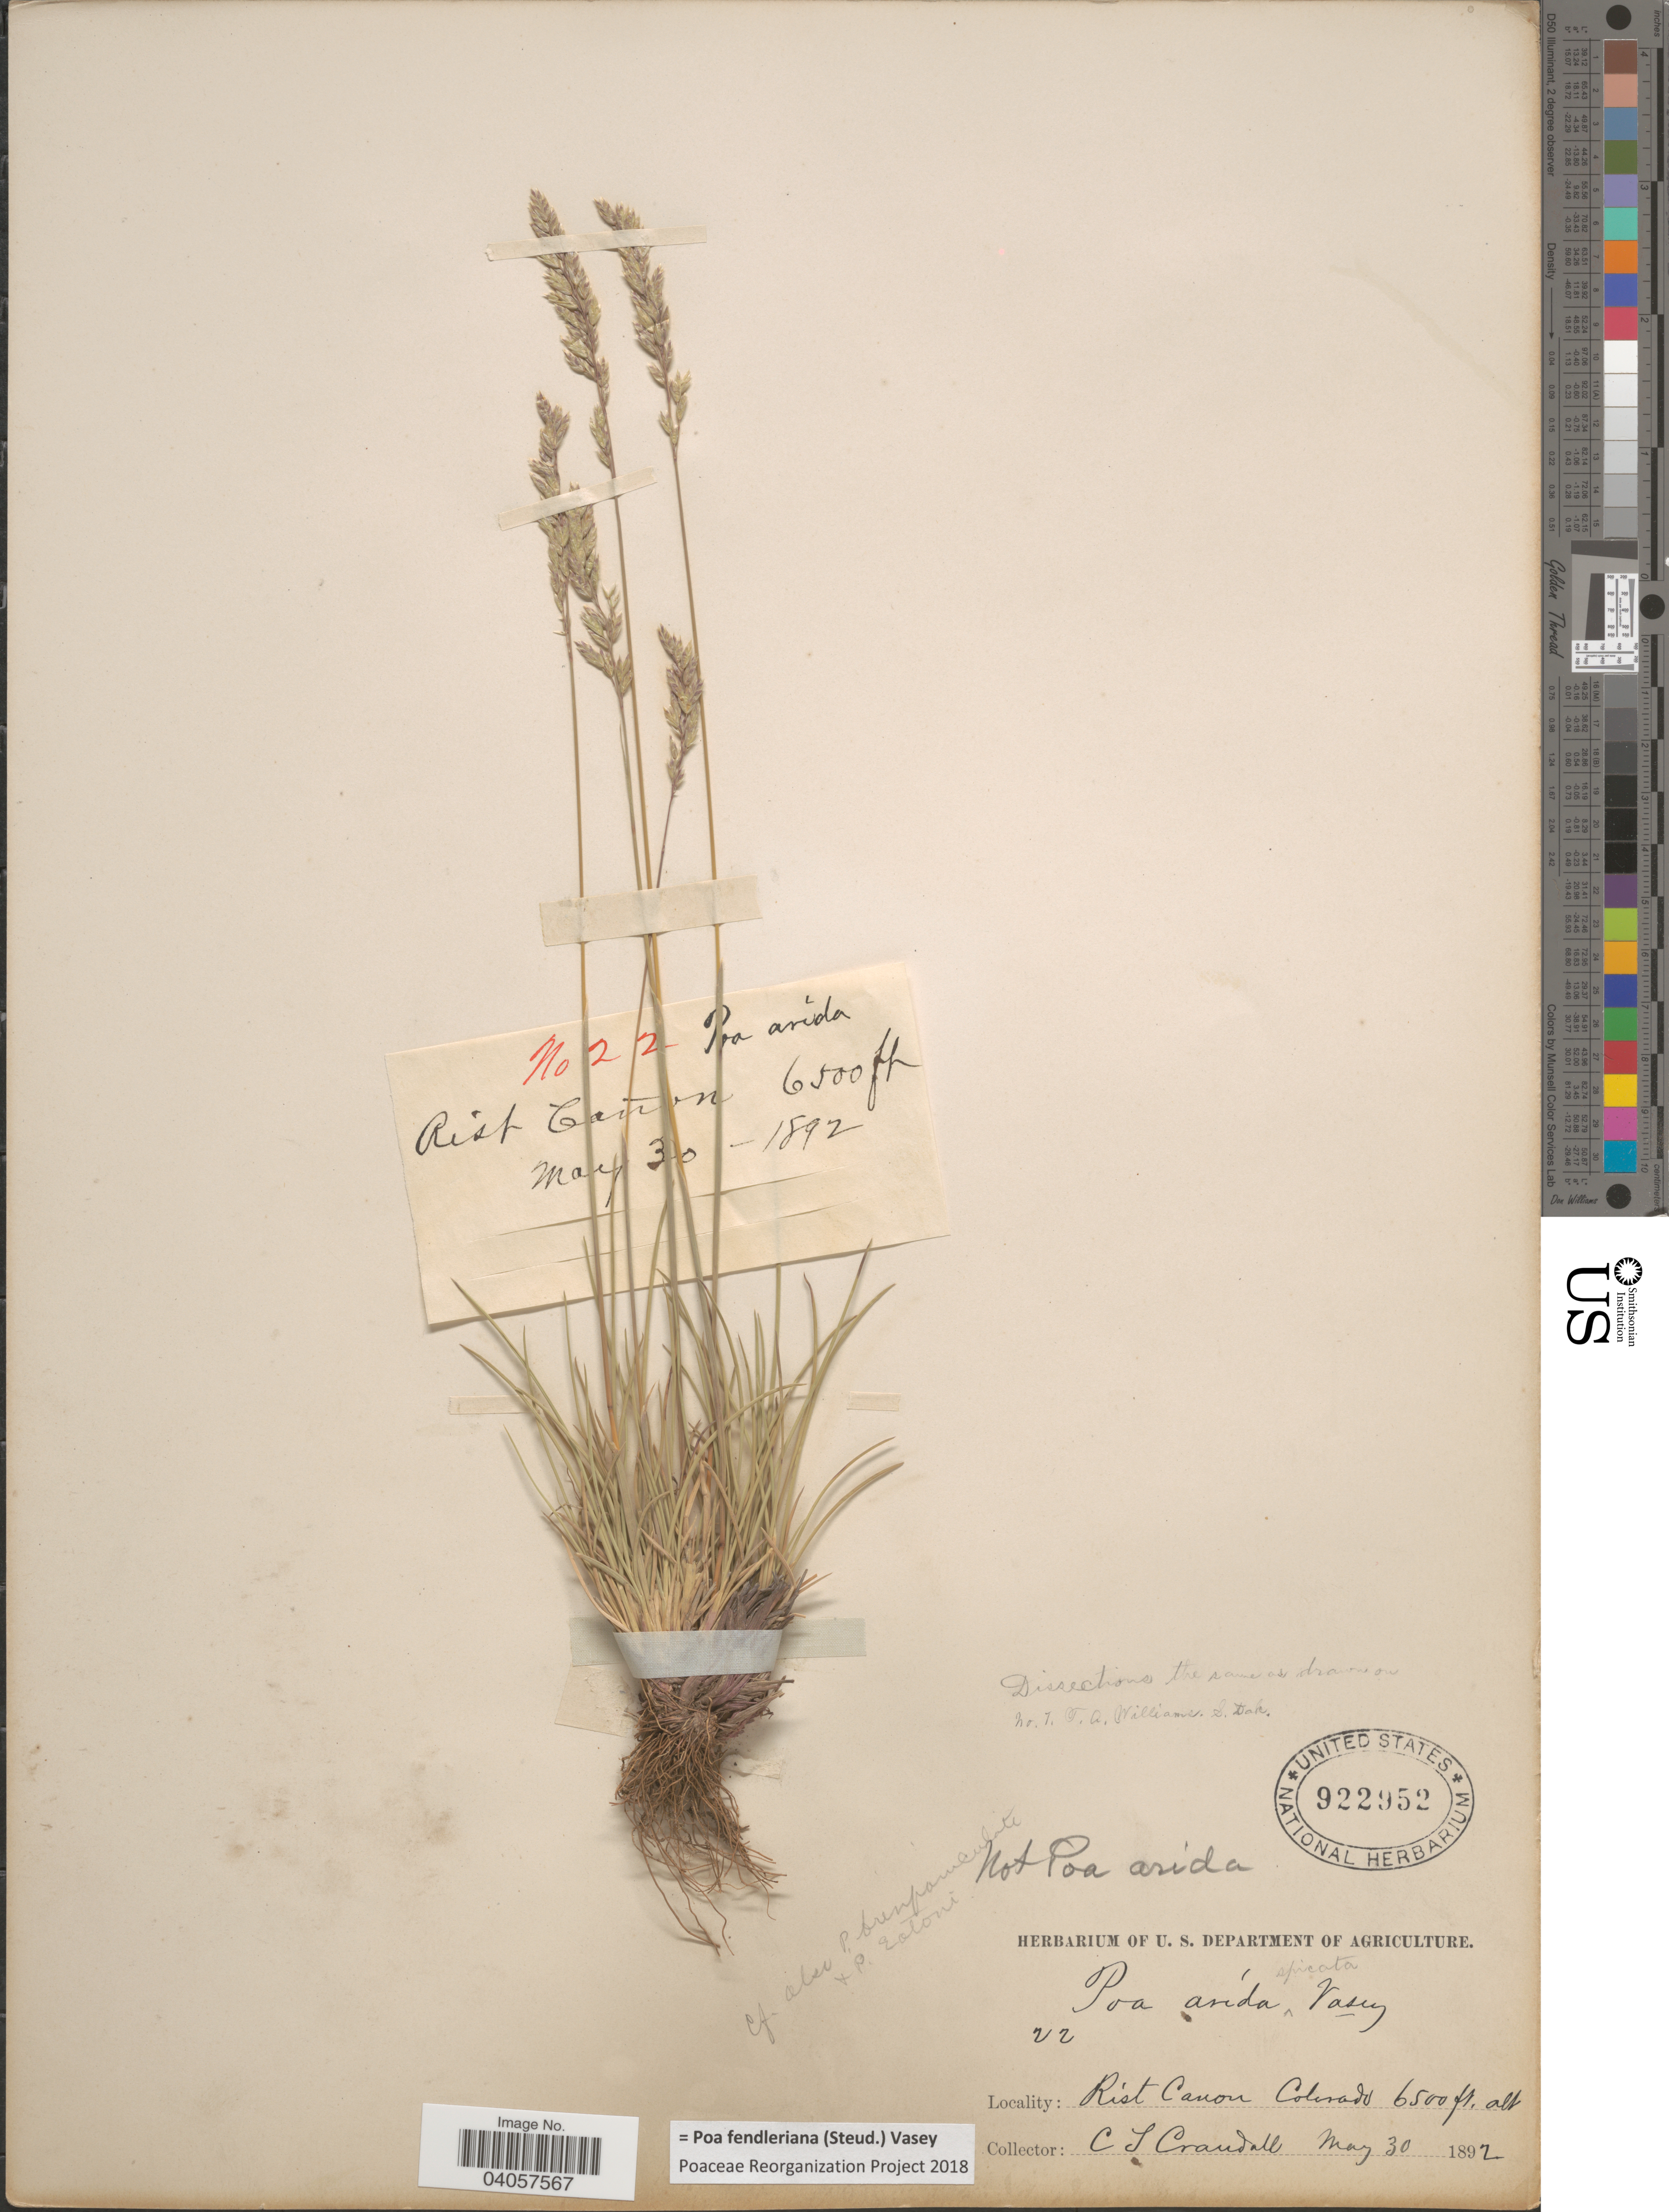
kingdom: Plantae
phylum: Tracheophyta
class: Liliopsida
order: Poales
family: Poaceae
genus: Poa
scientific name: Poa fendleriana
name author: (Steud.) Vasey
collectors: C. Crandall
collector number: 22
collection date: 1892-05-30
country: United States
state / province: Colorado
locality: Rist Cañon.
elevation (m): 1981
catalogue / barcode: US 922952